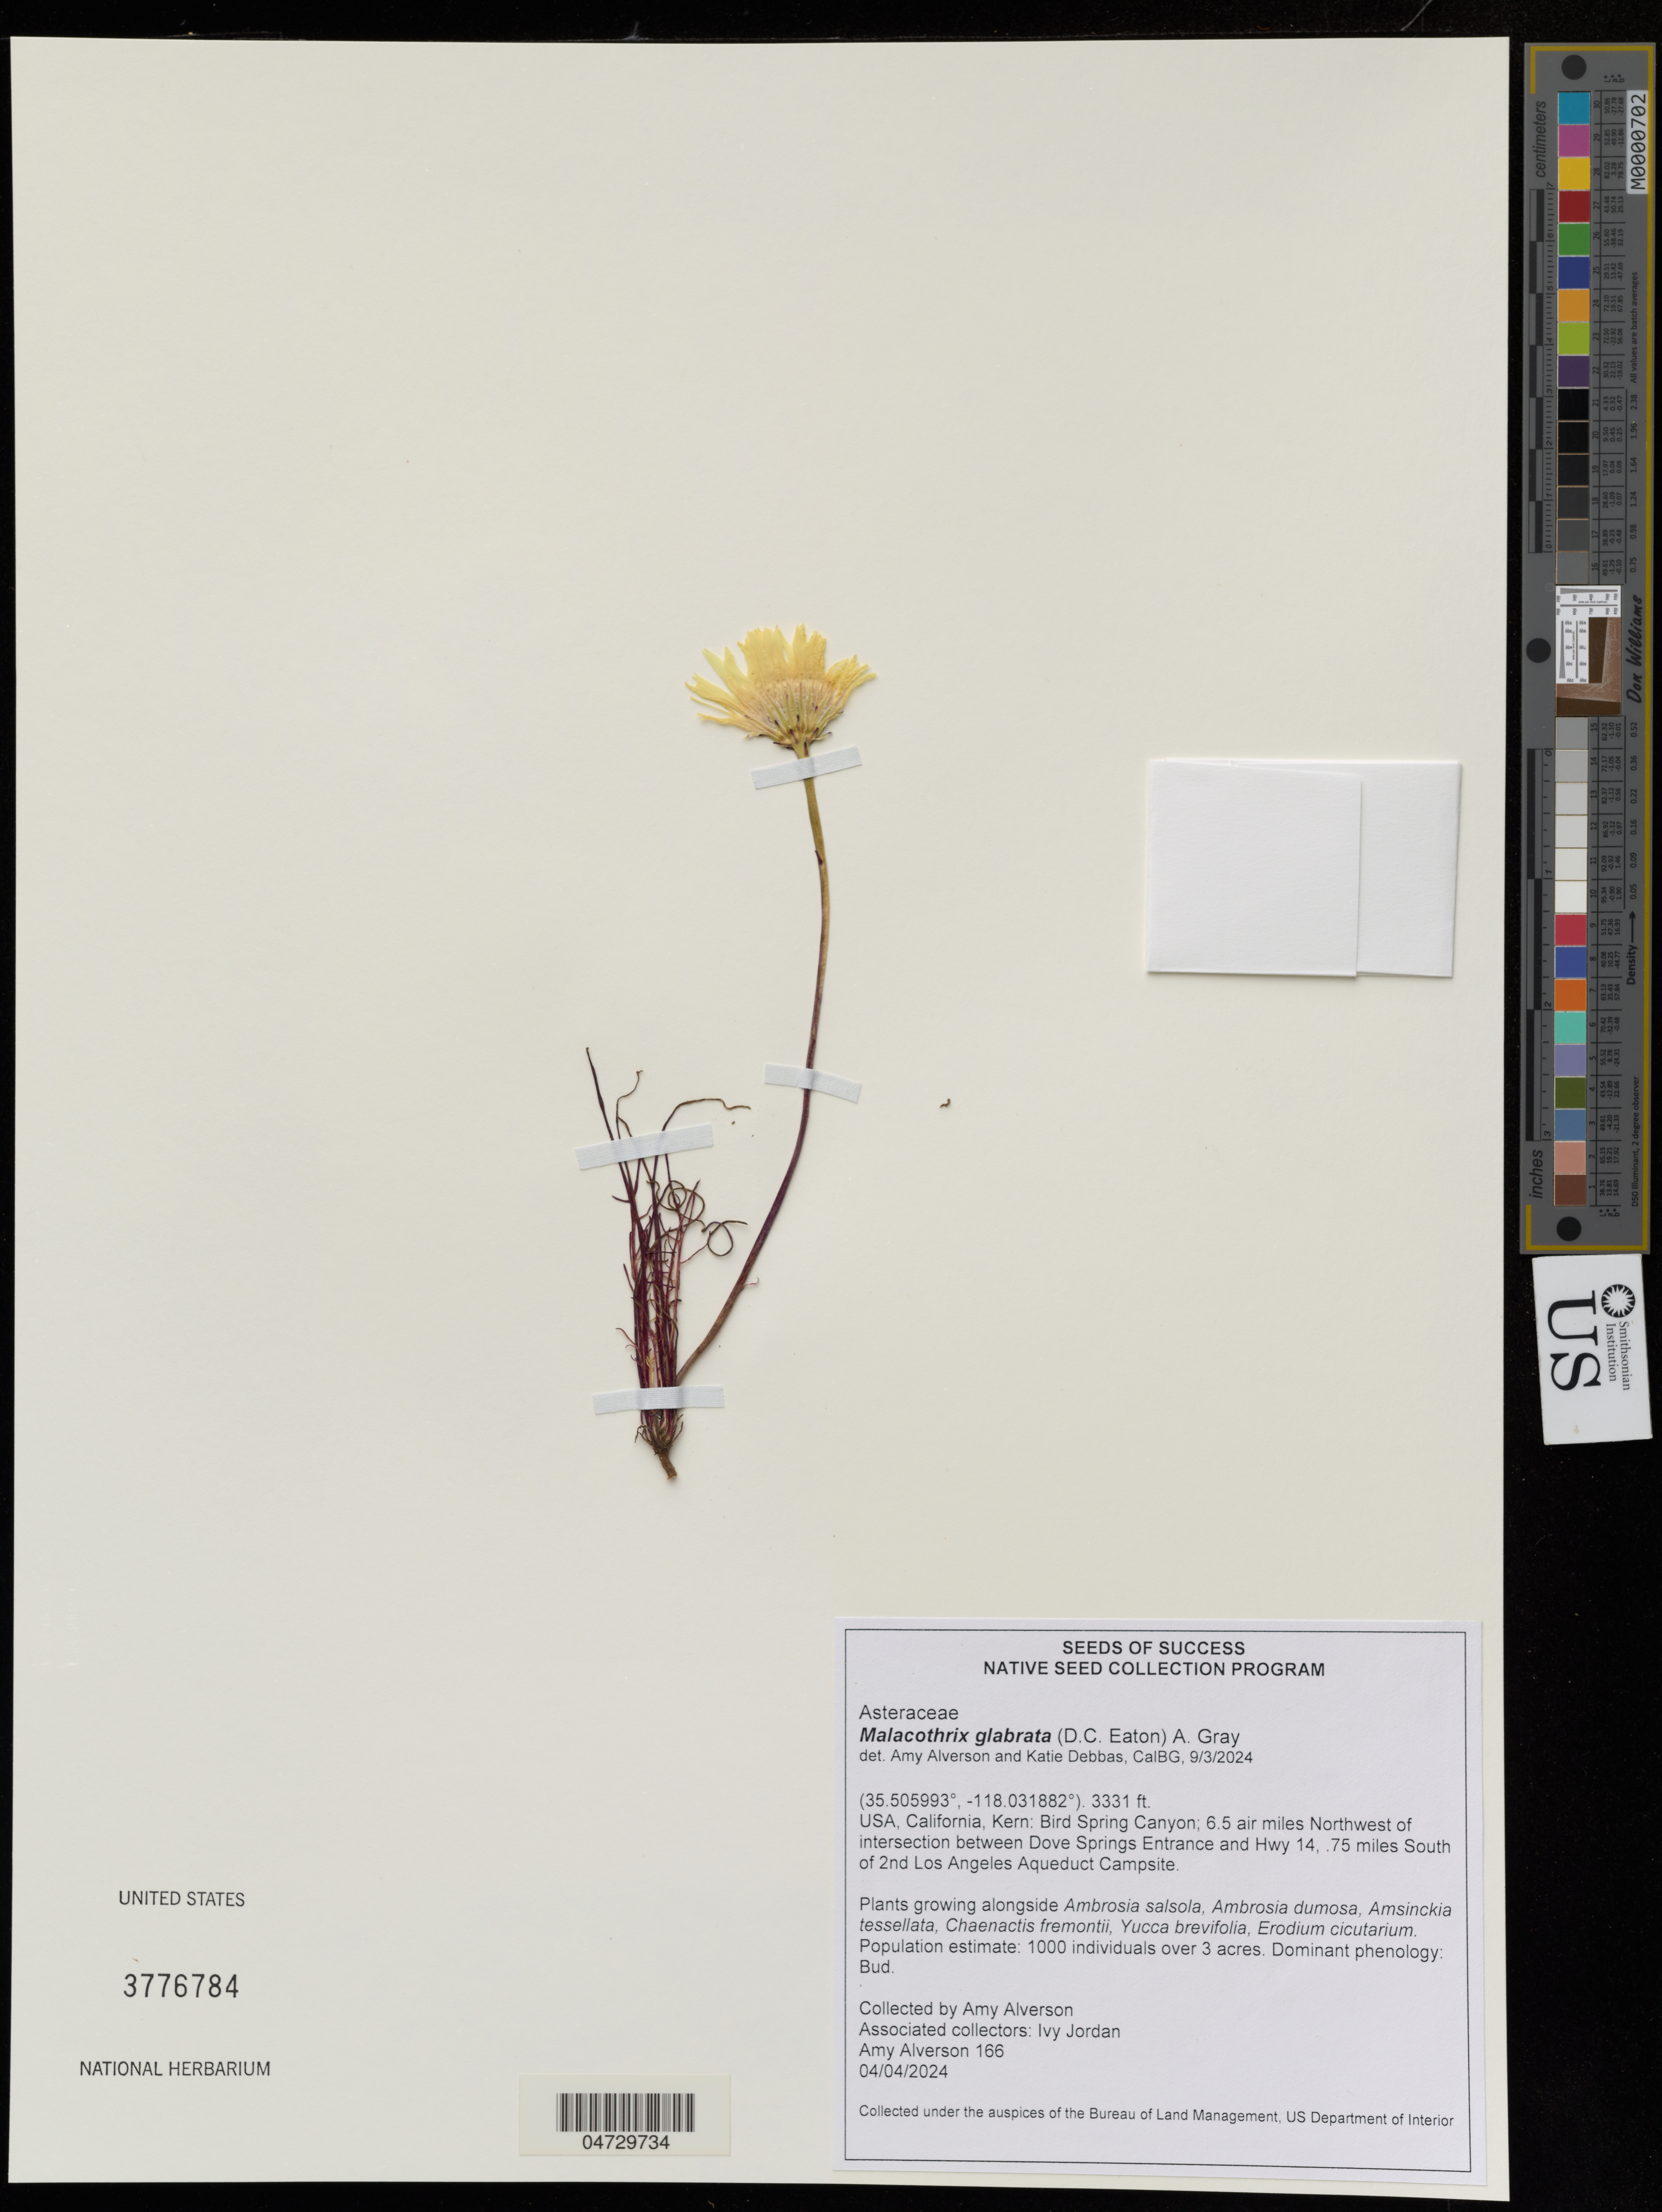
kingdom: Plantae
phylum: Tracheophyta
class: Magnoliopsida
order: Asterales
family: Asteraceae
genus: Malacothrix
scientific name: Malacothrix glabrata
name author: (A. Gray ex D.C. Eaton) A. Gray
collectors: A. Alverson & I. Jordan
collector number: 166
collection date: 2024-04-04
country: United States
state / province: California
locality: Kern: Bird Spring Canyon; 6.5 air miles Northwest of intersection between Dove Springs Entrance and Hwy 14, .75 miles South of 2nd Los Angeles Aqueduct Campsite.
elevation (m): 1015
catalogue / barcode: US 3776784